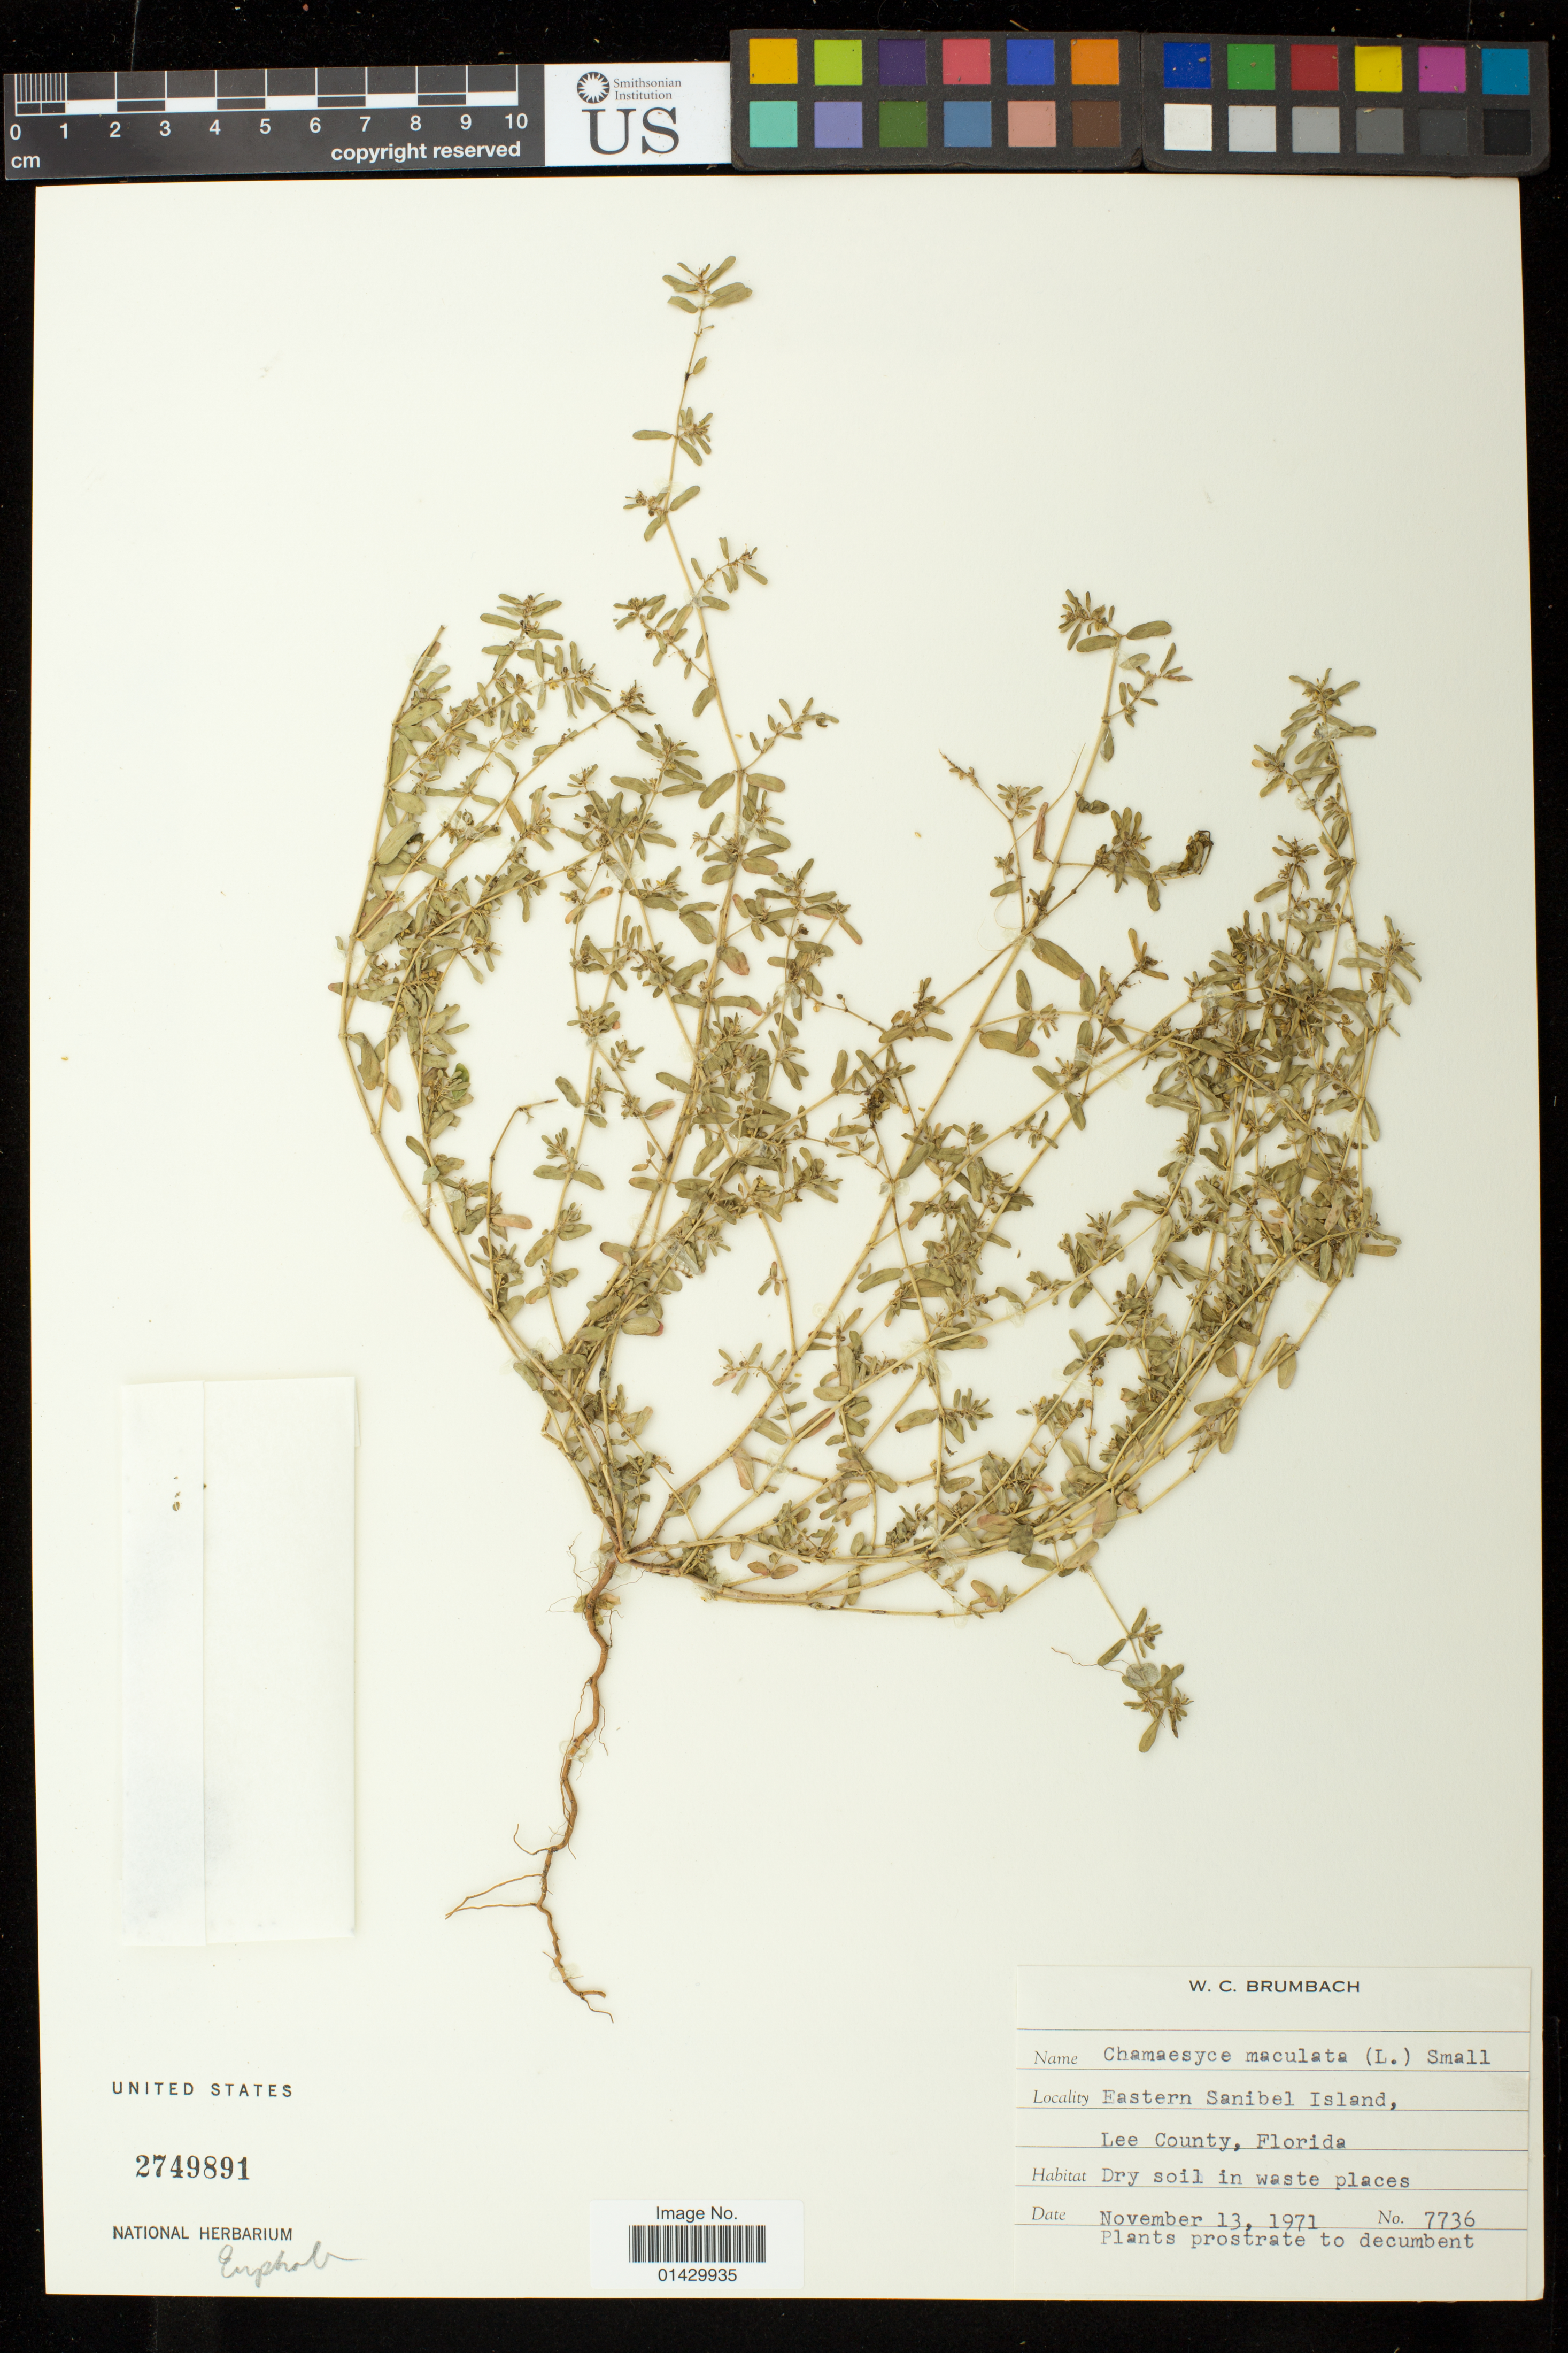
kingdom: Plantae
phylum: Tracheophyta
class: Magnoliopsida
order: Malpighiales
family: Euphorbiaceae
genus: Euphorbia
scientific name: Euphorbia maculata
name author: L.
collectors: W. C. Brumbach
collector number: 7736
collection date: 1971-11-13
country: United States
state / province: Florida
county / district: Lee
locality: Eastern Sanibel Island.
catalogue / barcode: US 2749891